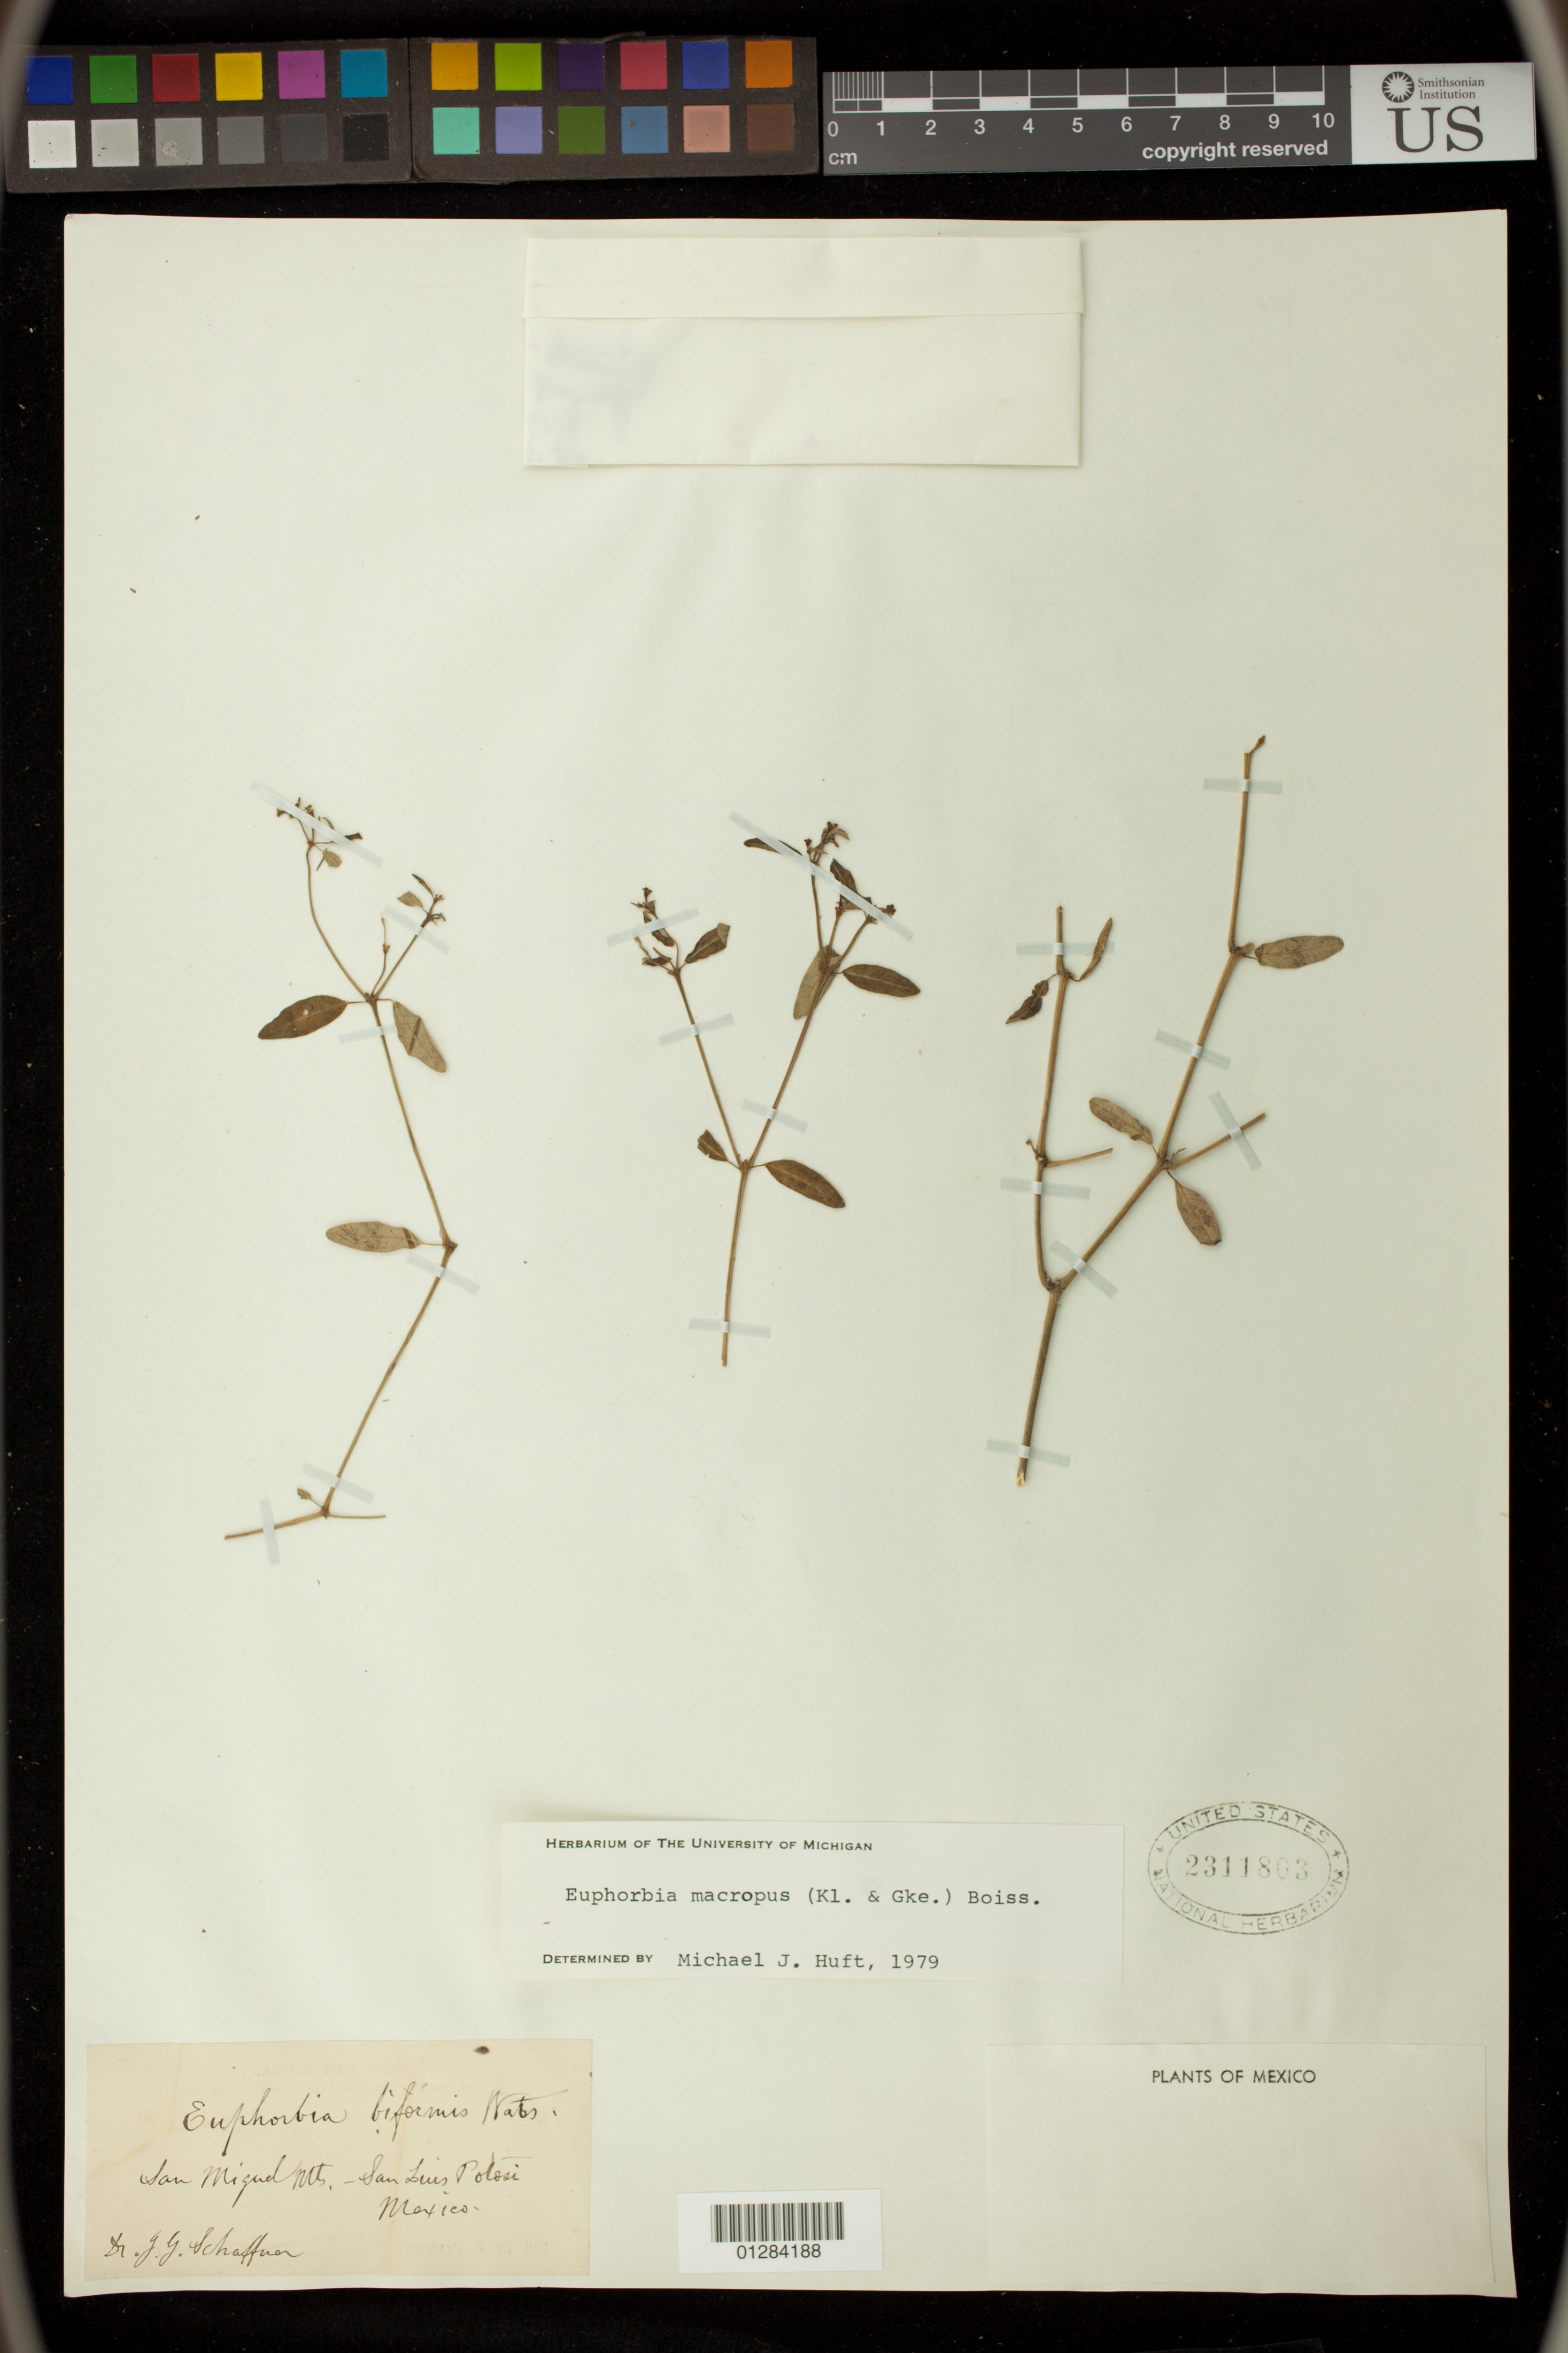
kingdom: Plantae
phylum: Tracheophyta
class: Magnoliopsida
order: Malpighiales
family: Euphorbiaceae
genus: Euphorbia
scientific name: Euphorbia macropus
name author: (Klotzsch & Garcke) Boiss.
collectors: J. G. Schaffner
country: Mexico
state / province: San Luis Potosí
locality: San Miguel Mts.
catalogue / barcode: US 2311803